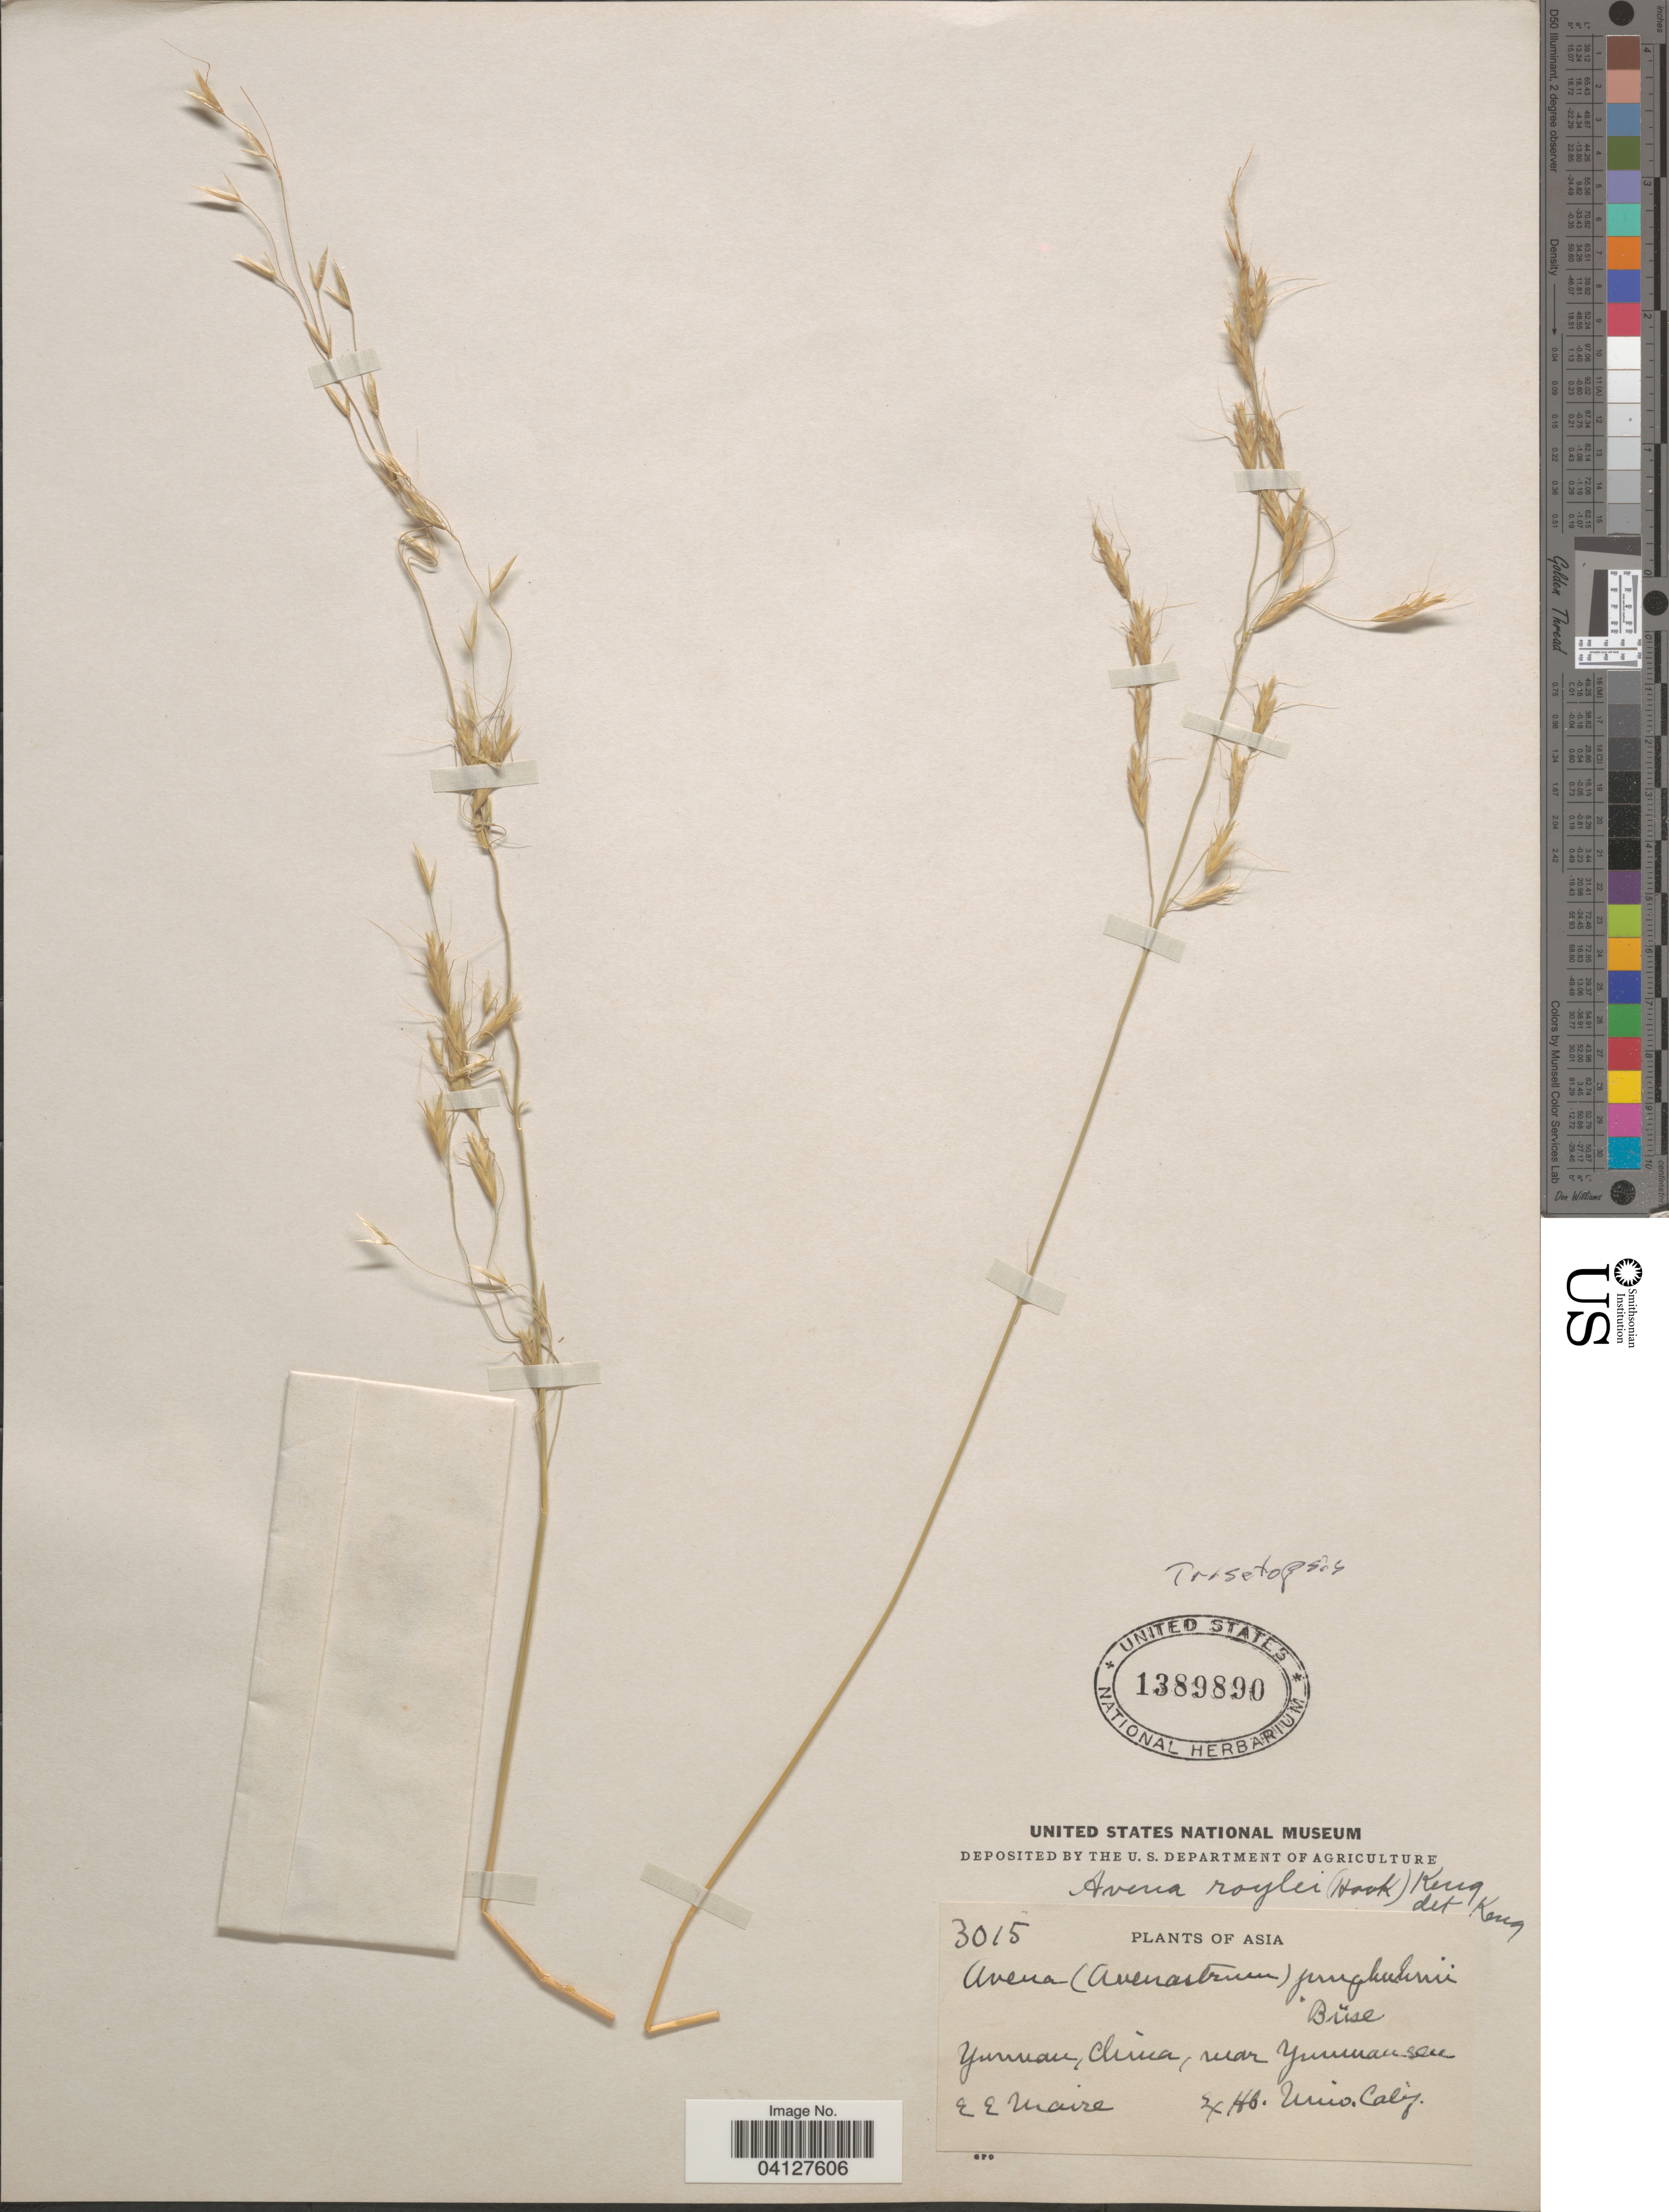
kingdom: Plantae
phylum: Tracheophyta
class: Liliopsida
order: Poales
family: Poaceae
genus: Avena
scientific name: Avena junghuhnii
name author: Büse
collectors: E. E. Maire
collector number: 3015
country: China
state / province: Yunnan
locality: Near Yunnansen.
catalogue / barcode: US 1389890